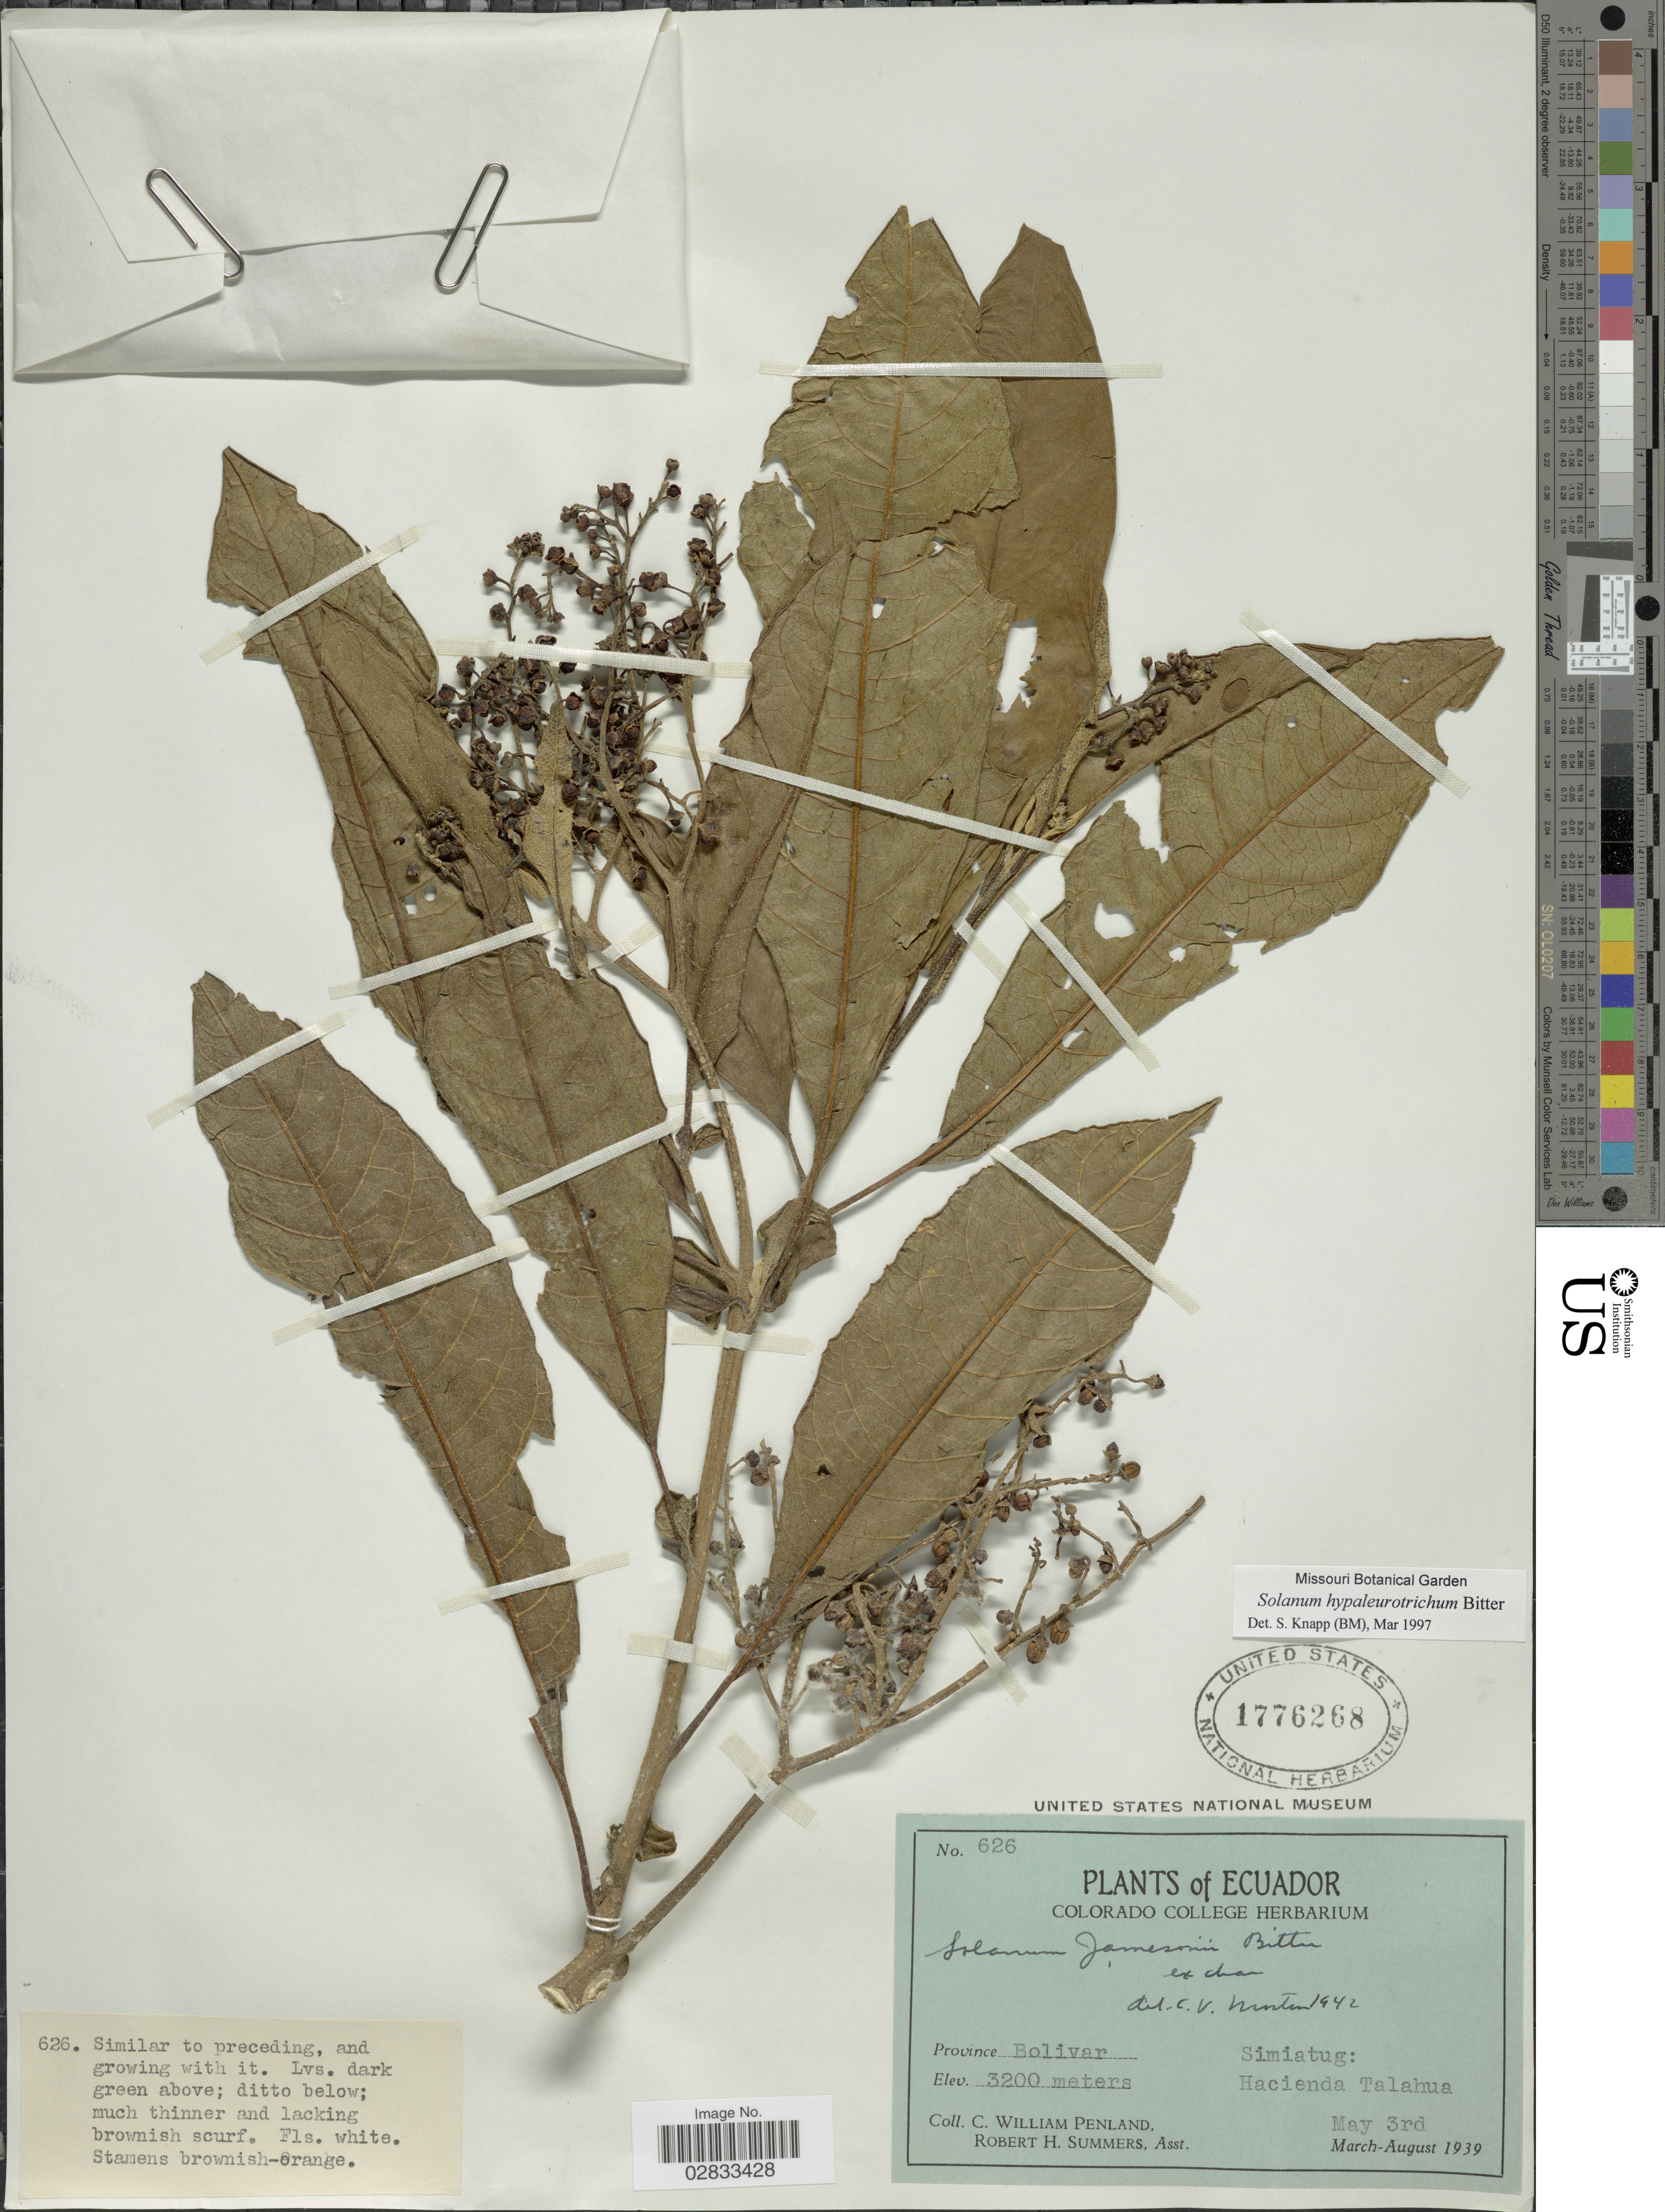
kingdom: Plantae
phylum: Tracheophyta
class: Magnoliopsida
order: Solanales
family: Solanaceae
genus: Solanum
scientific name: Solanum hypaleurotrichum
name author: Bitter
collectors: C. W. Penland & R. Summers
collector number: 626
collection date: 1939-05-03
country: Ecuador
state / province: Bolívar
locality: Province Bolivar, Simiatug: Hacienda Talahua.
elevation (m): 3200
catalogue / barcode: US 1776268